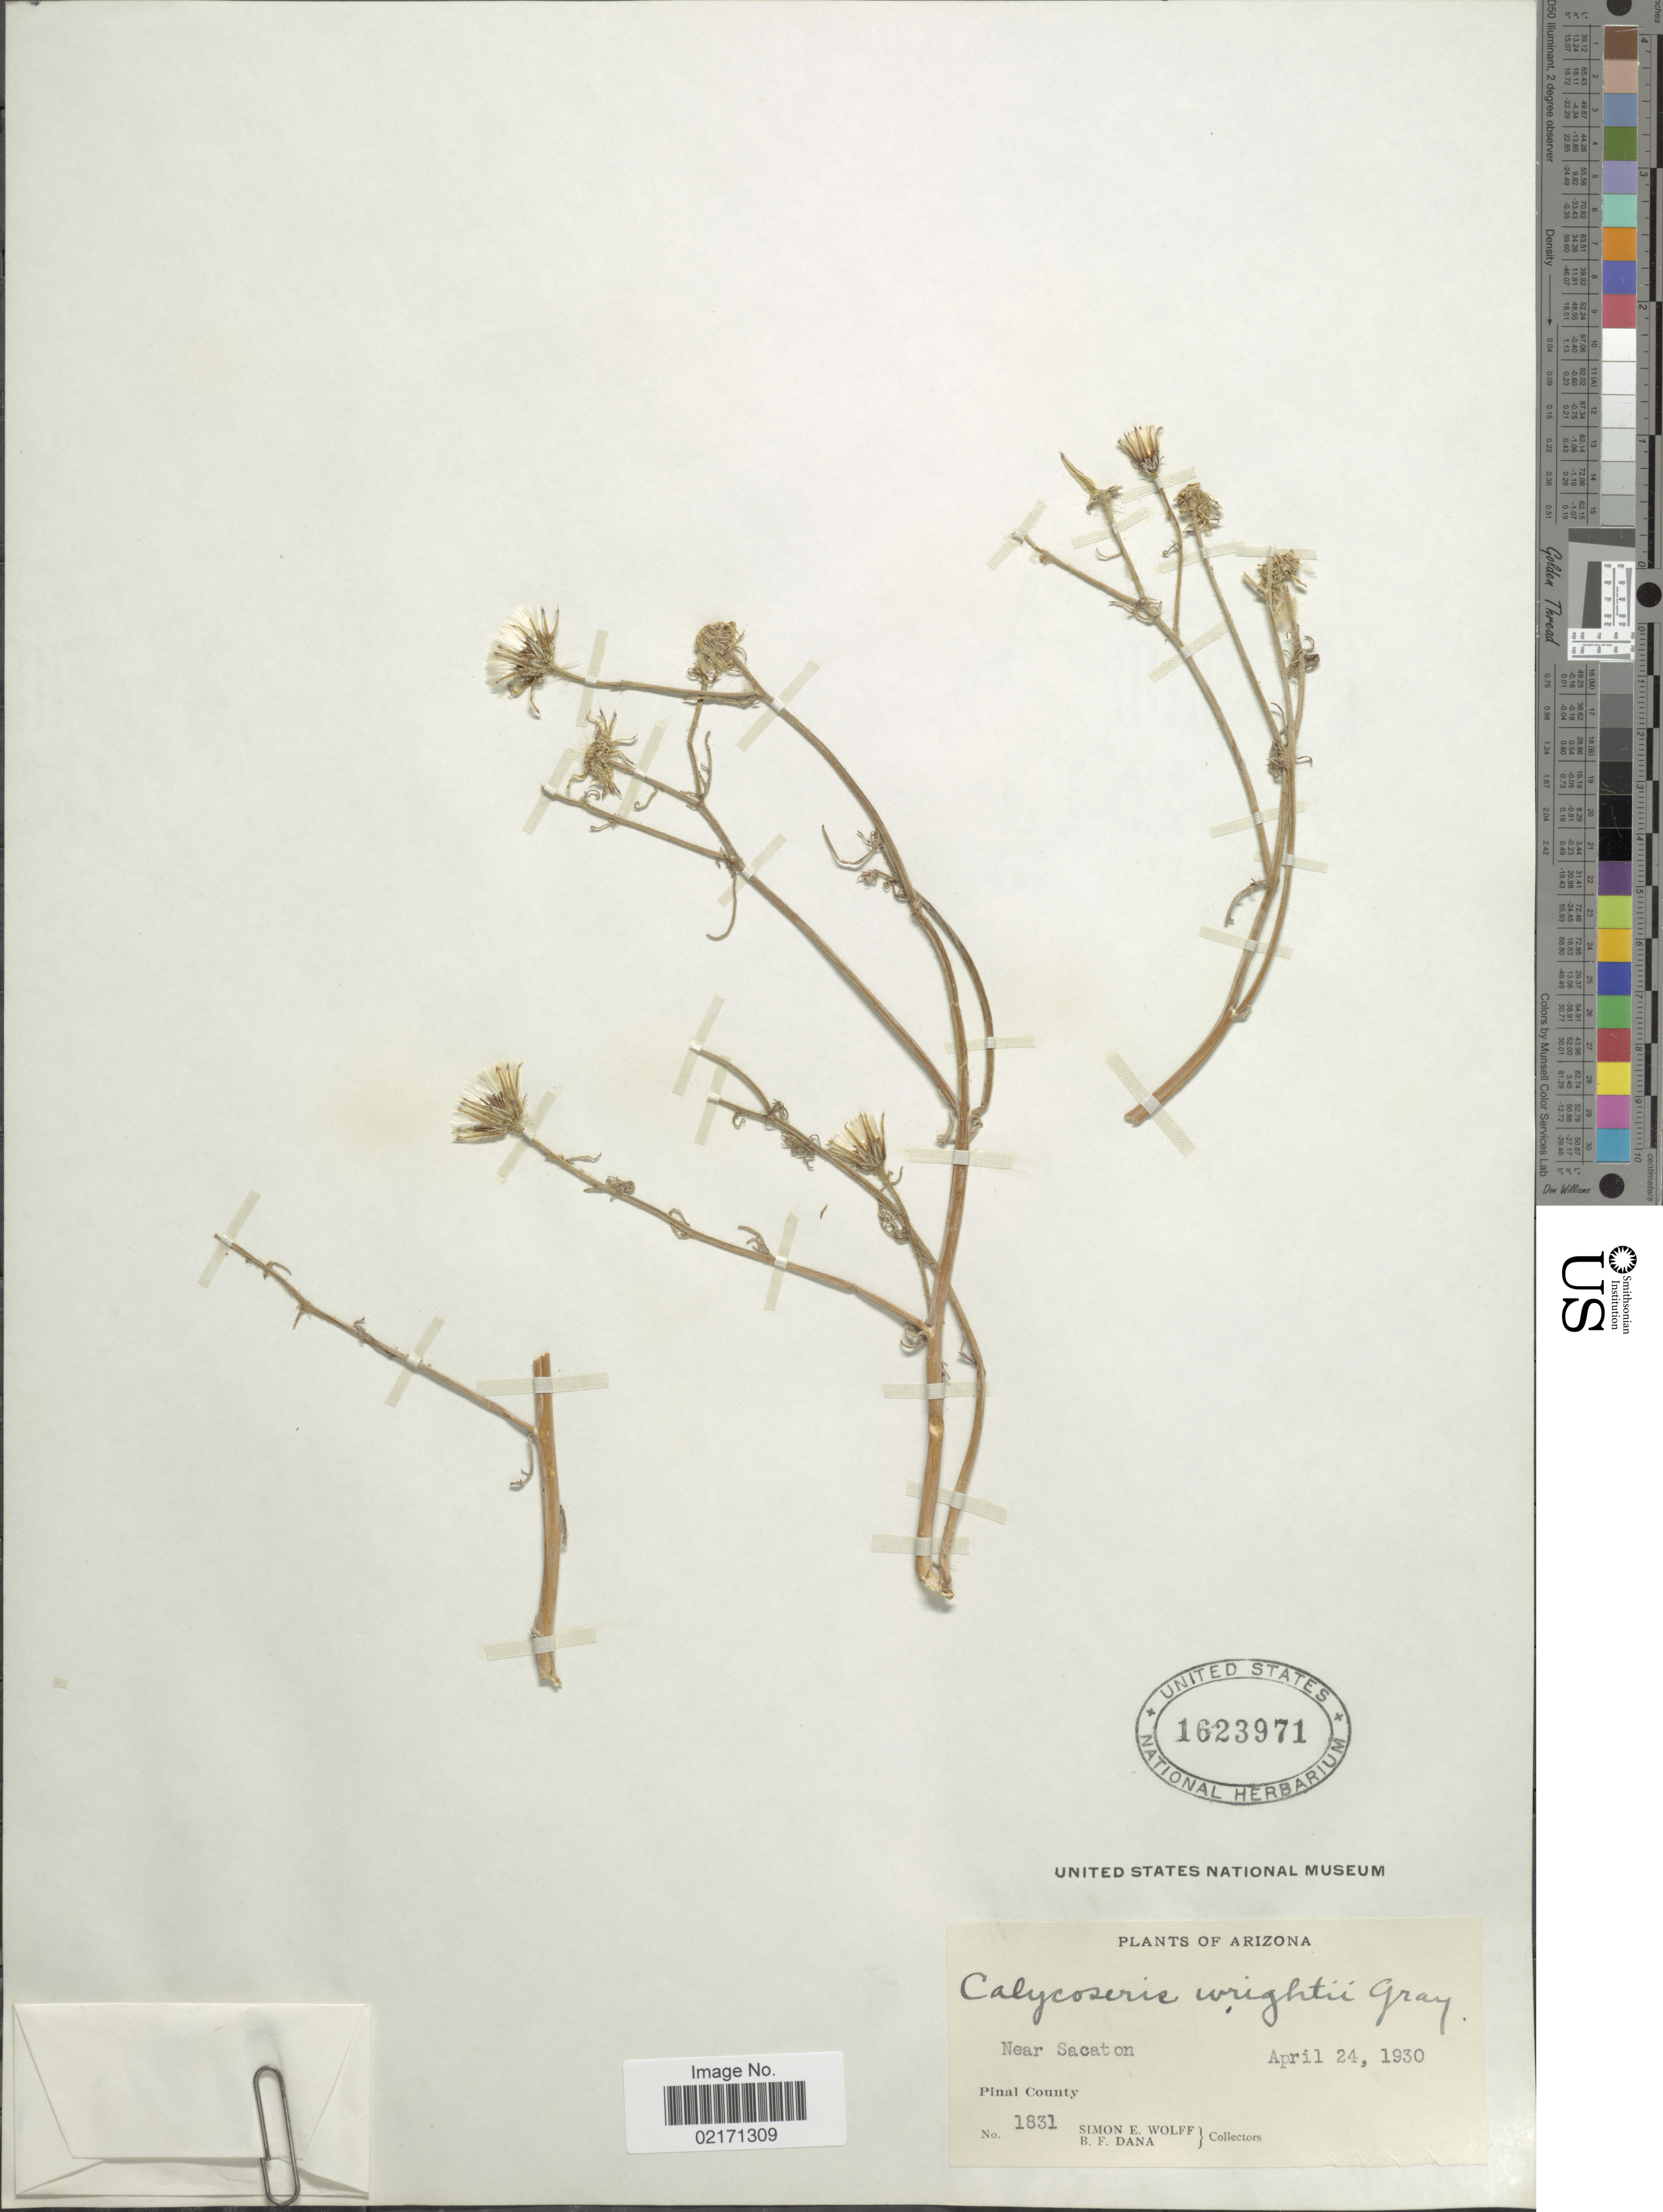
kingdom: Plantae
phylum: Tracheophyta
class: Magnoliopsida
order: Asterales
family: Asteraceae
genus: Calycoseris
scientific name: Calycoseris wrightii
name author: A. Gray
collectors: S. E. Wolff & B. Dana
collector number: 1831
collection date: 1930-04-24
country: United States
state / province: Arizona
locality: Near Sacaton. Pinal County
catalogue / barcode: US 1623971